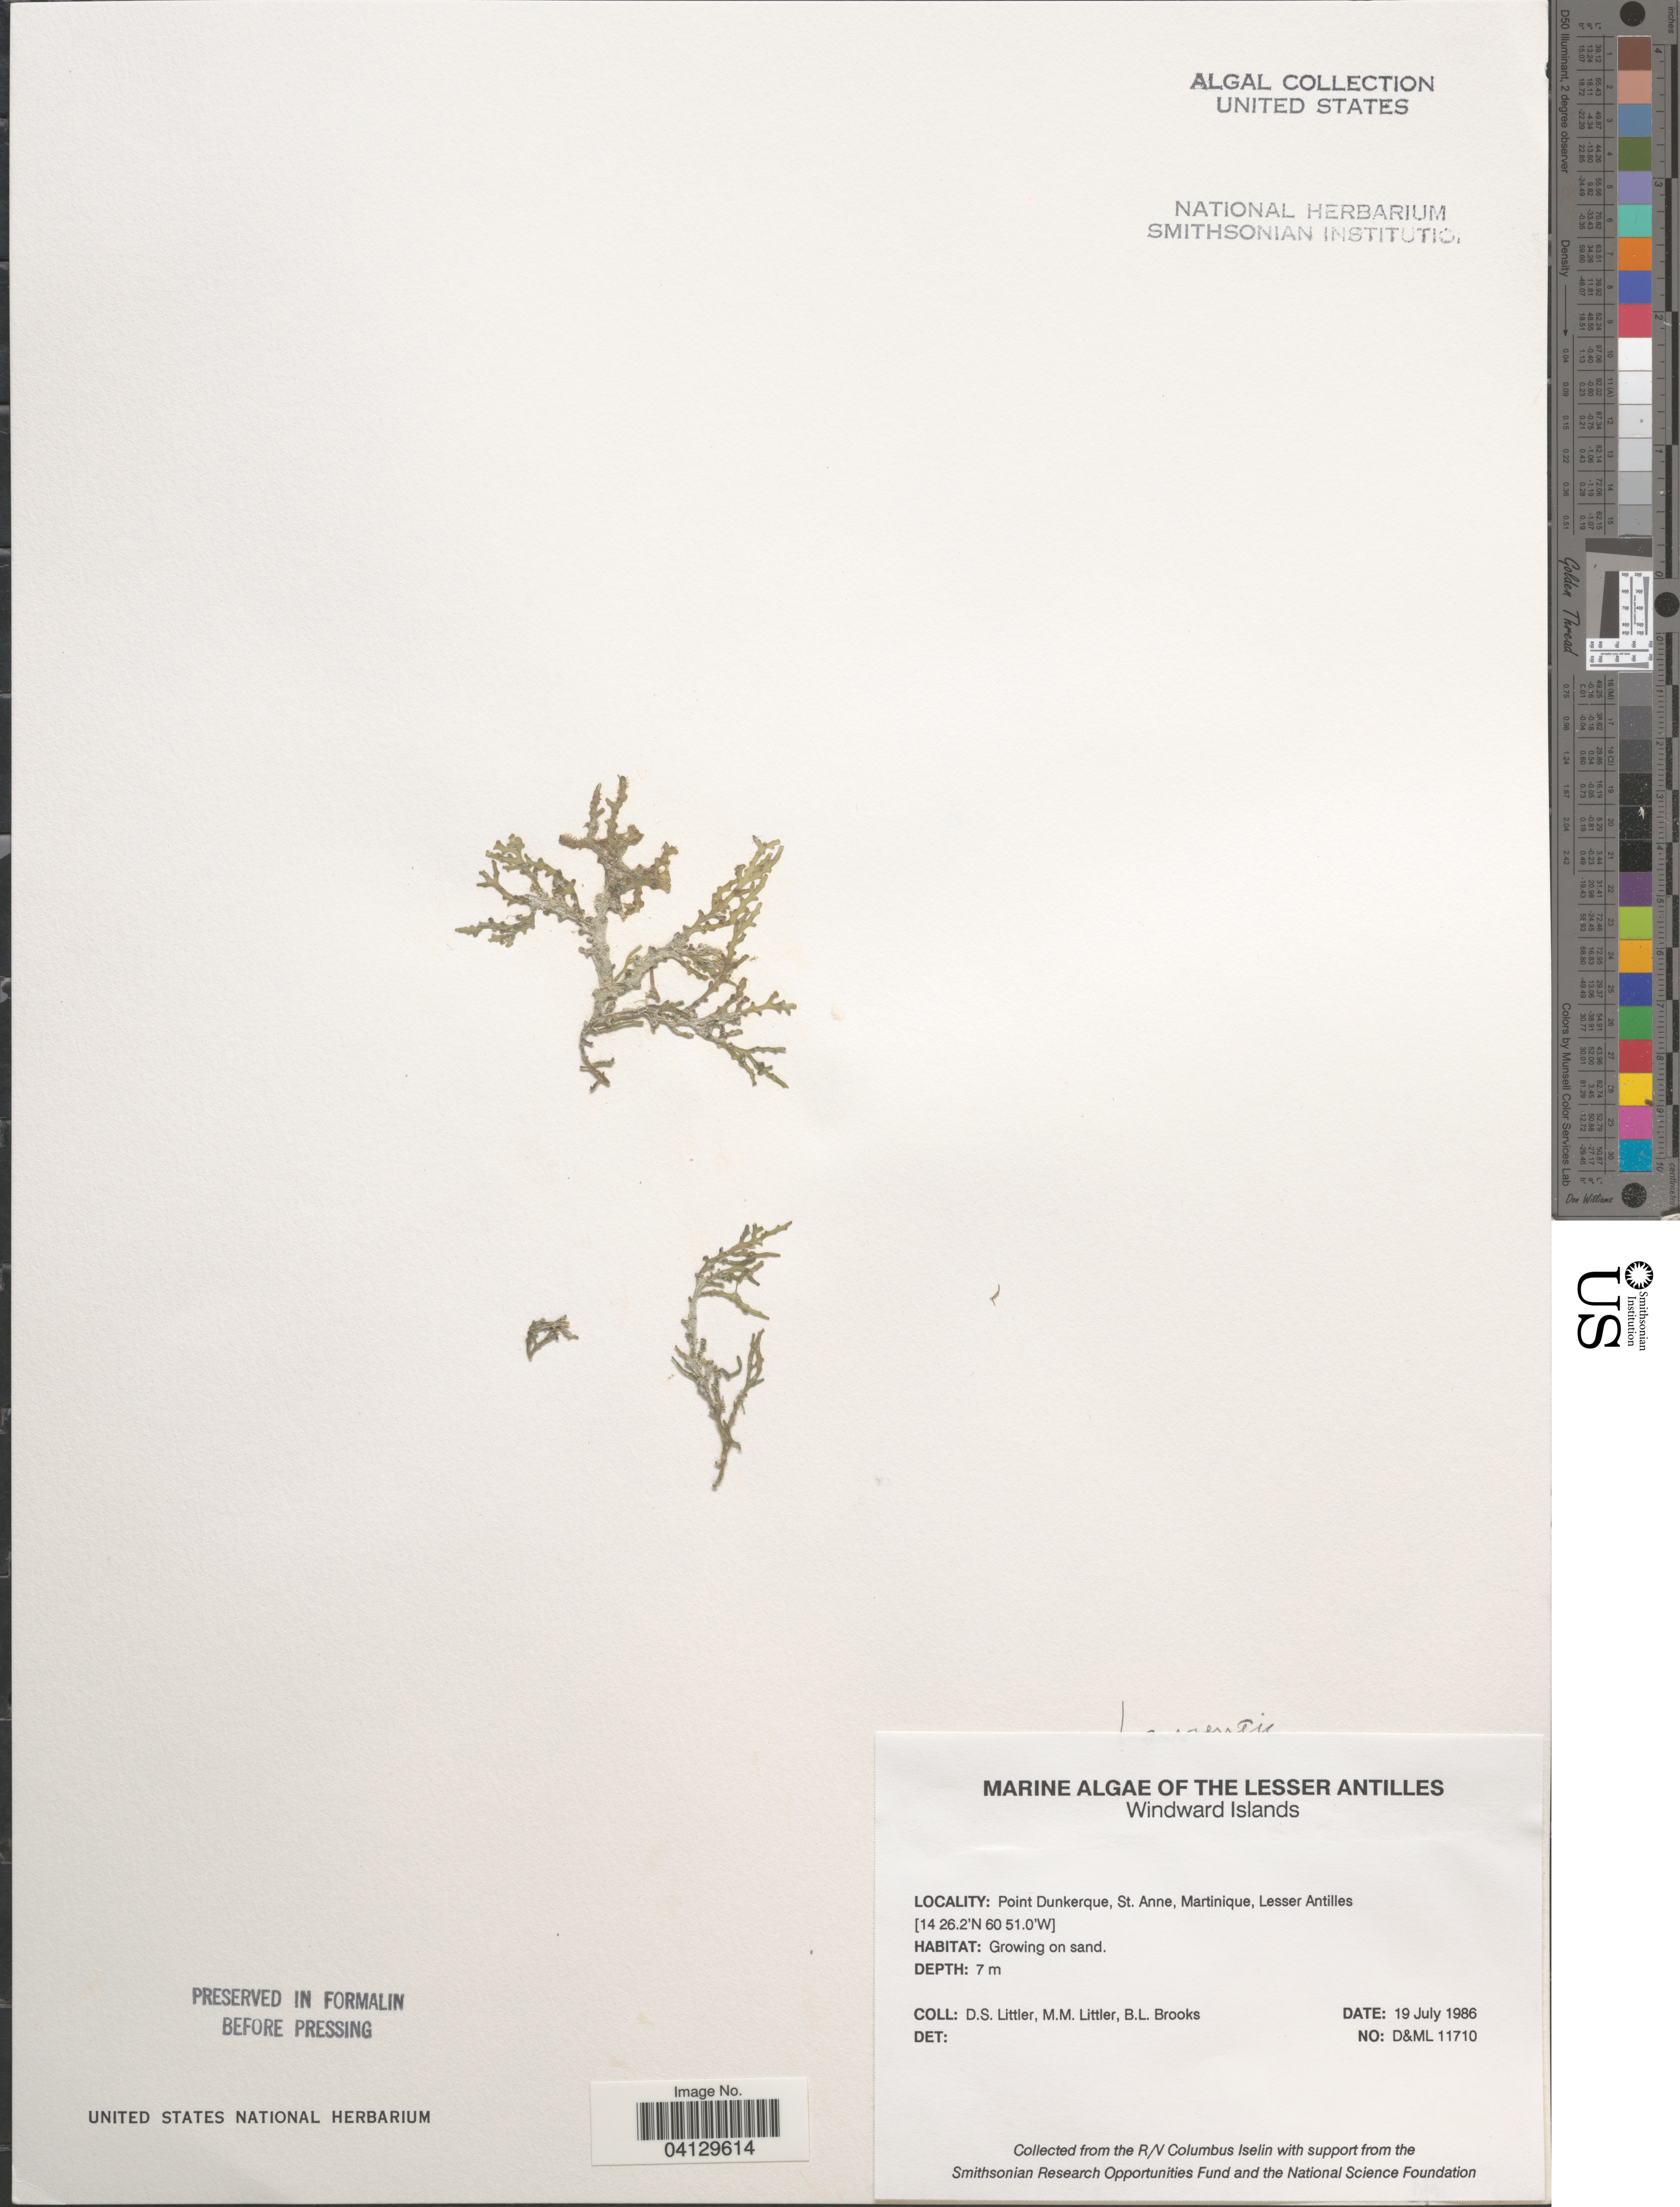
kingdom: Plantae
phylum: Rhodophyta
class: Florideophyceae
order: Corallinales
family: Corallinaceae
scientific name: Crustose Coralline Algae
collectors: D. S. Littler & B. Brooks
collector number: D&ML11710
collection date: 1986-07-19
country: Martinique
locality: The Lesser Antilles. Windward Islands. Point Dunkerque, St. Anne.